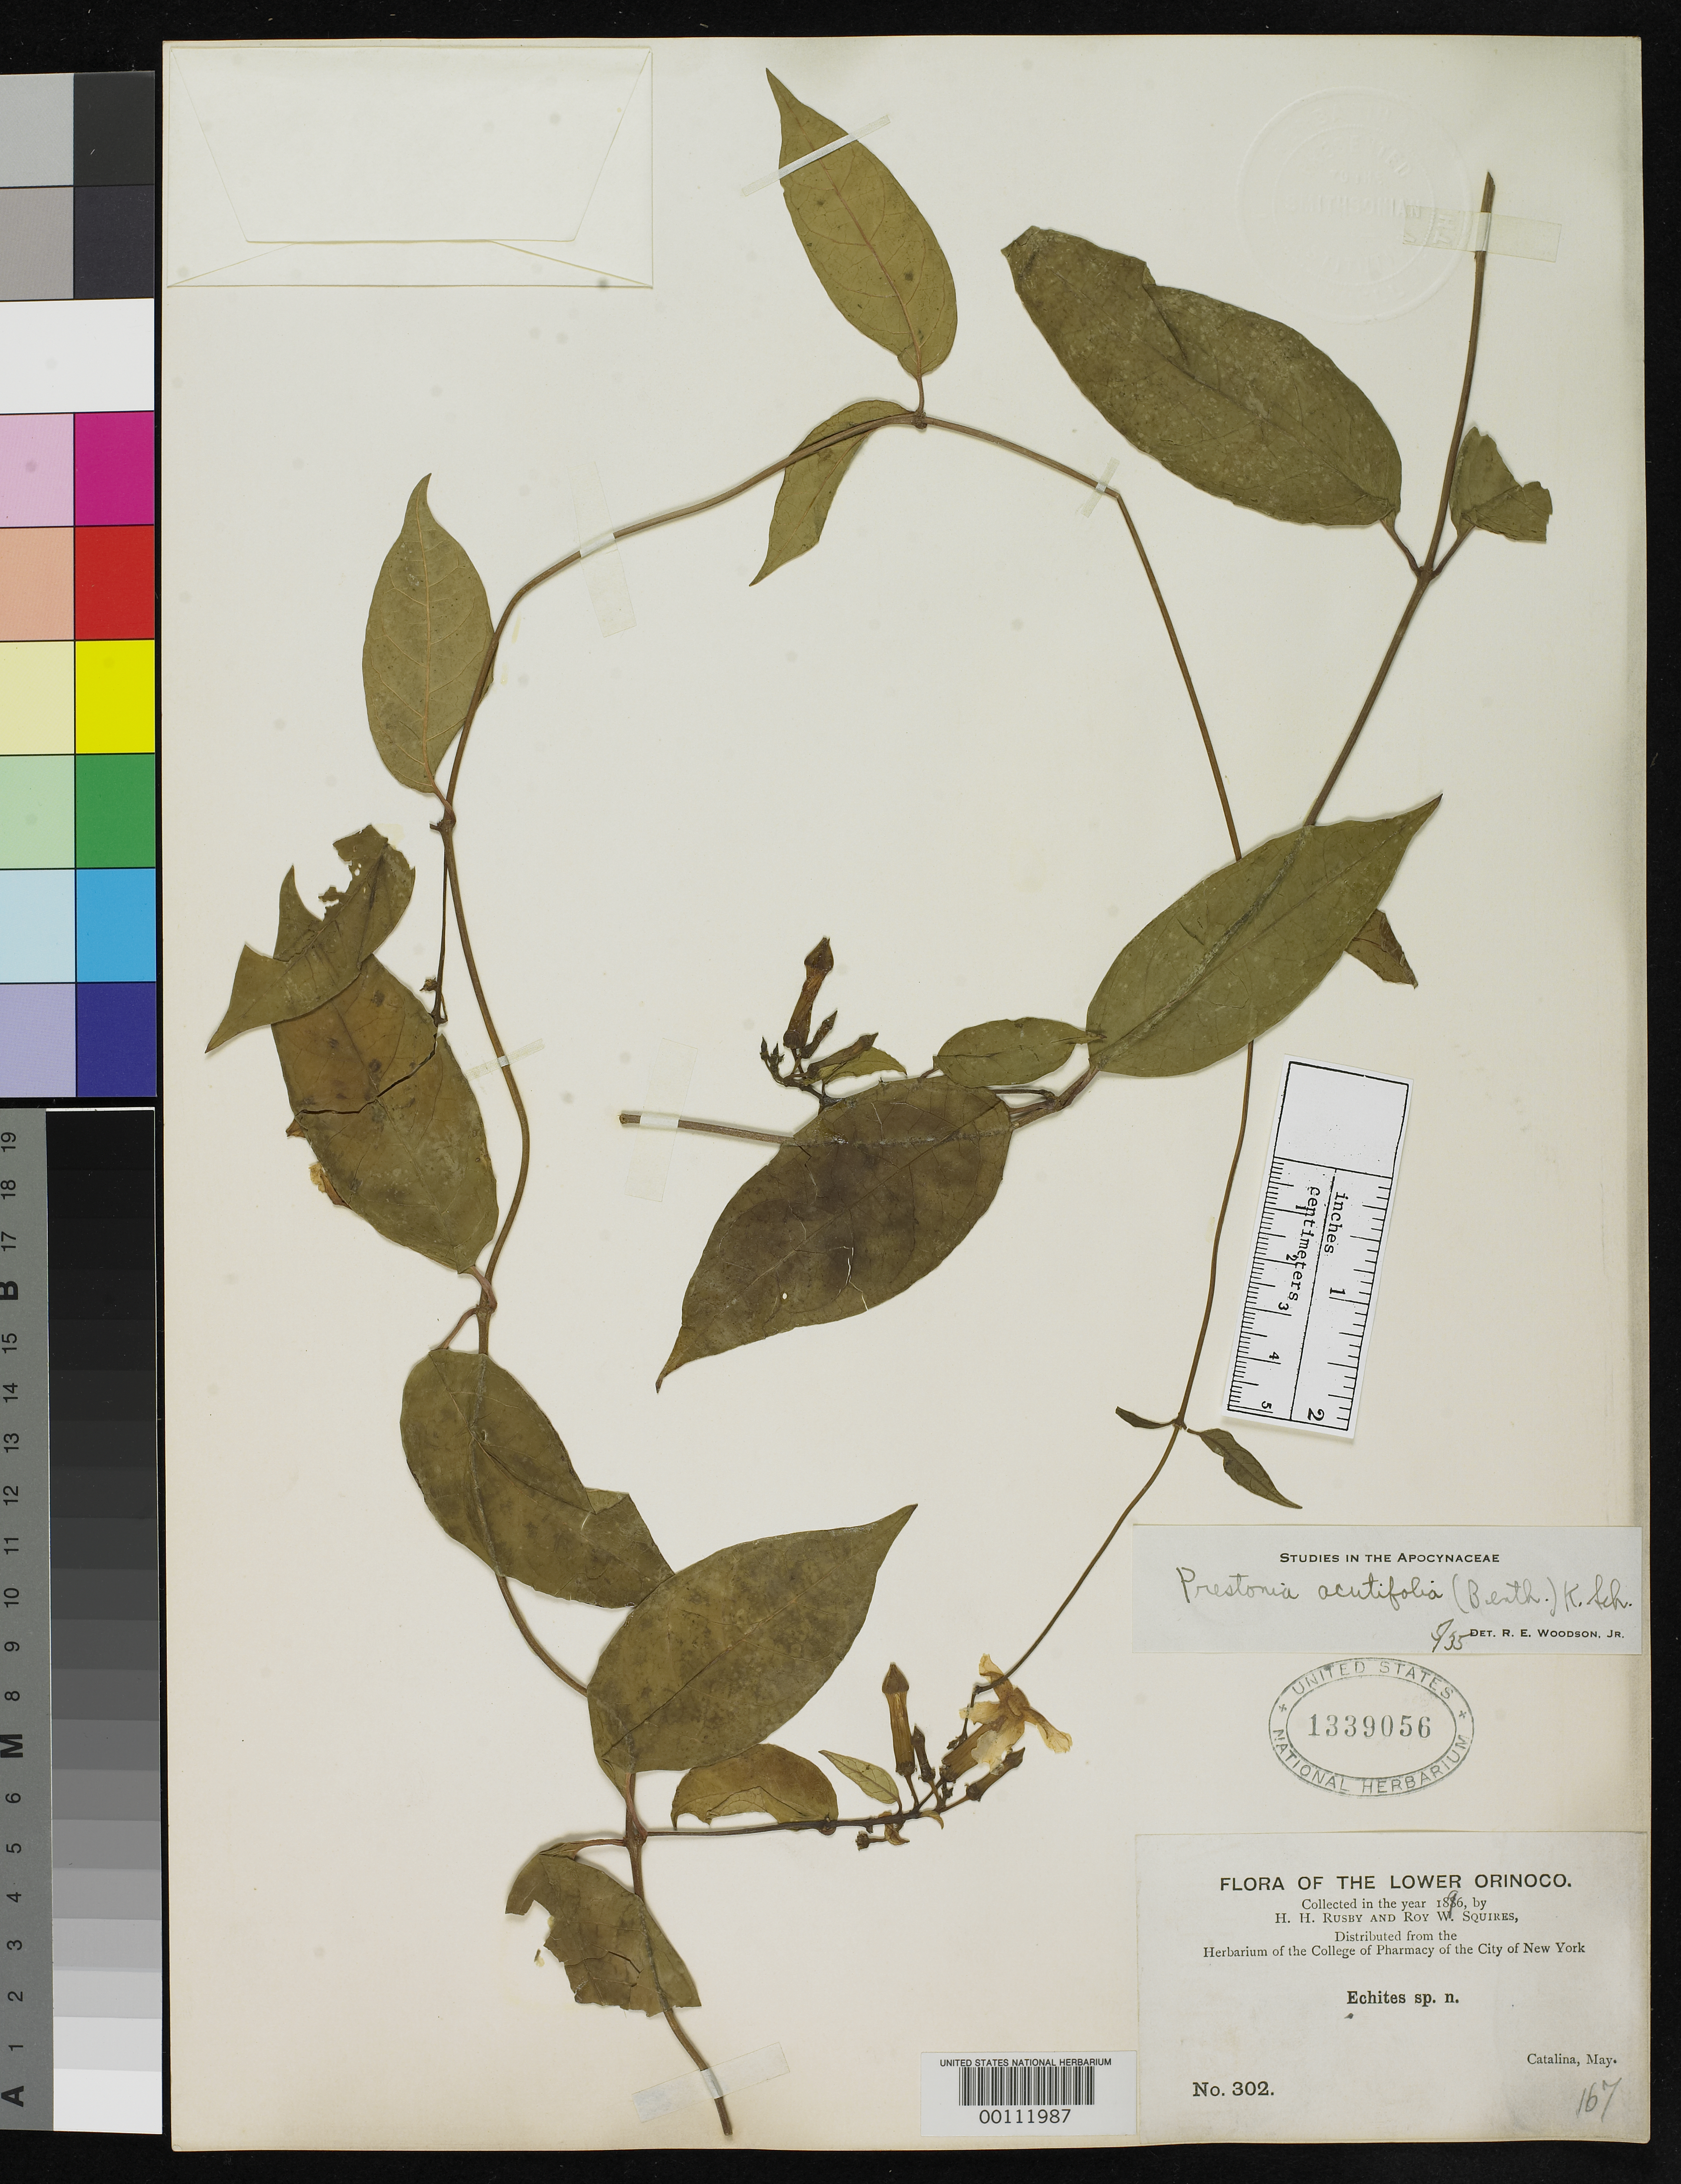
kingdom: Plantae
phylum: Tracheophyta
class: Magnoliopsida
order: Gentianales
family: Apocynaceae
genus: Echites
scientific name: Echites laurentiae-disca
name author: Rusby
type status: Isotype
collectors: H. H. Rusby & R. Squires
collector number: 302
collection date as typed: May 1896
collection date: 1896-05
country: Venezuela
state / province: Delta Amacuro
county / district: Tucupita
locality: Lower Orinoco, Santa Catalina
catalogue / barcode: US 1339056